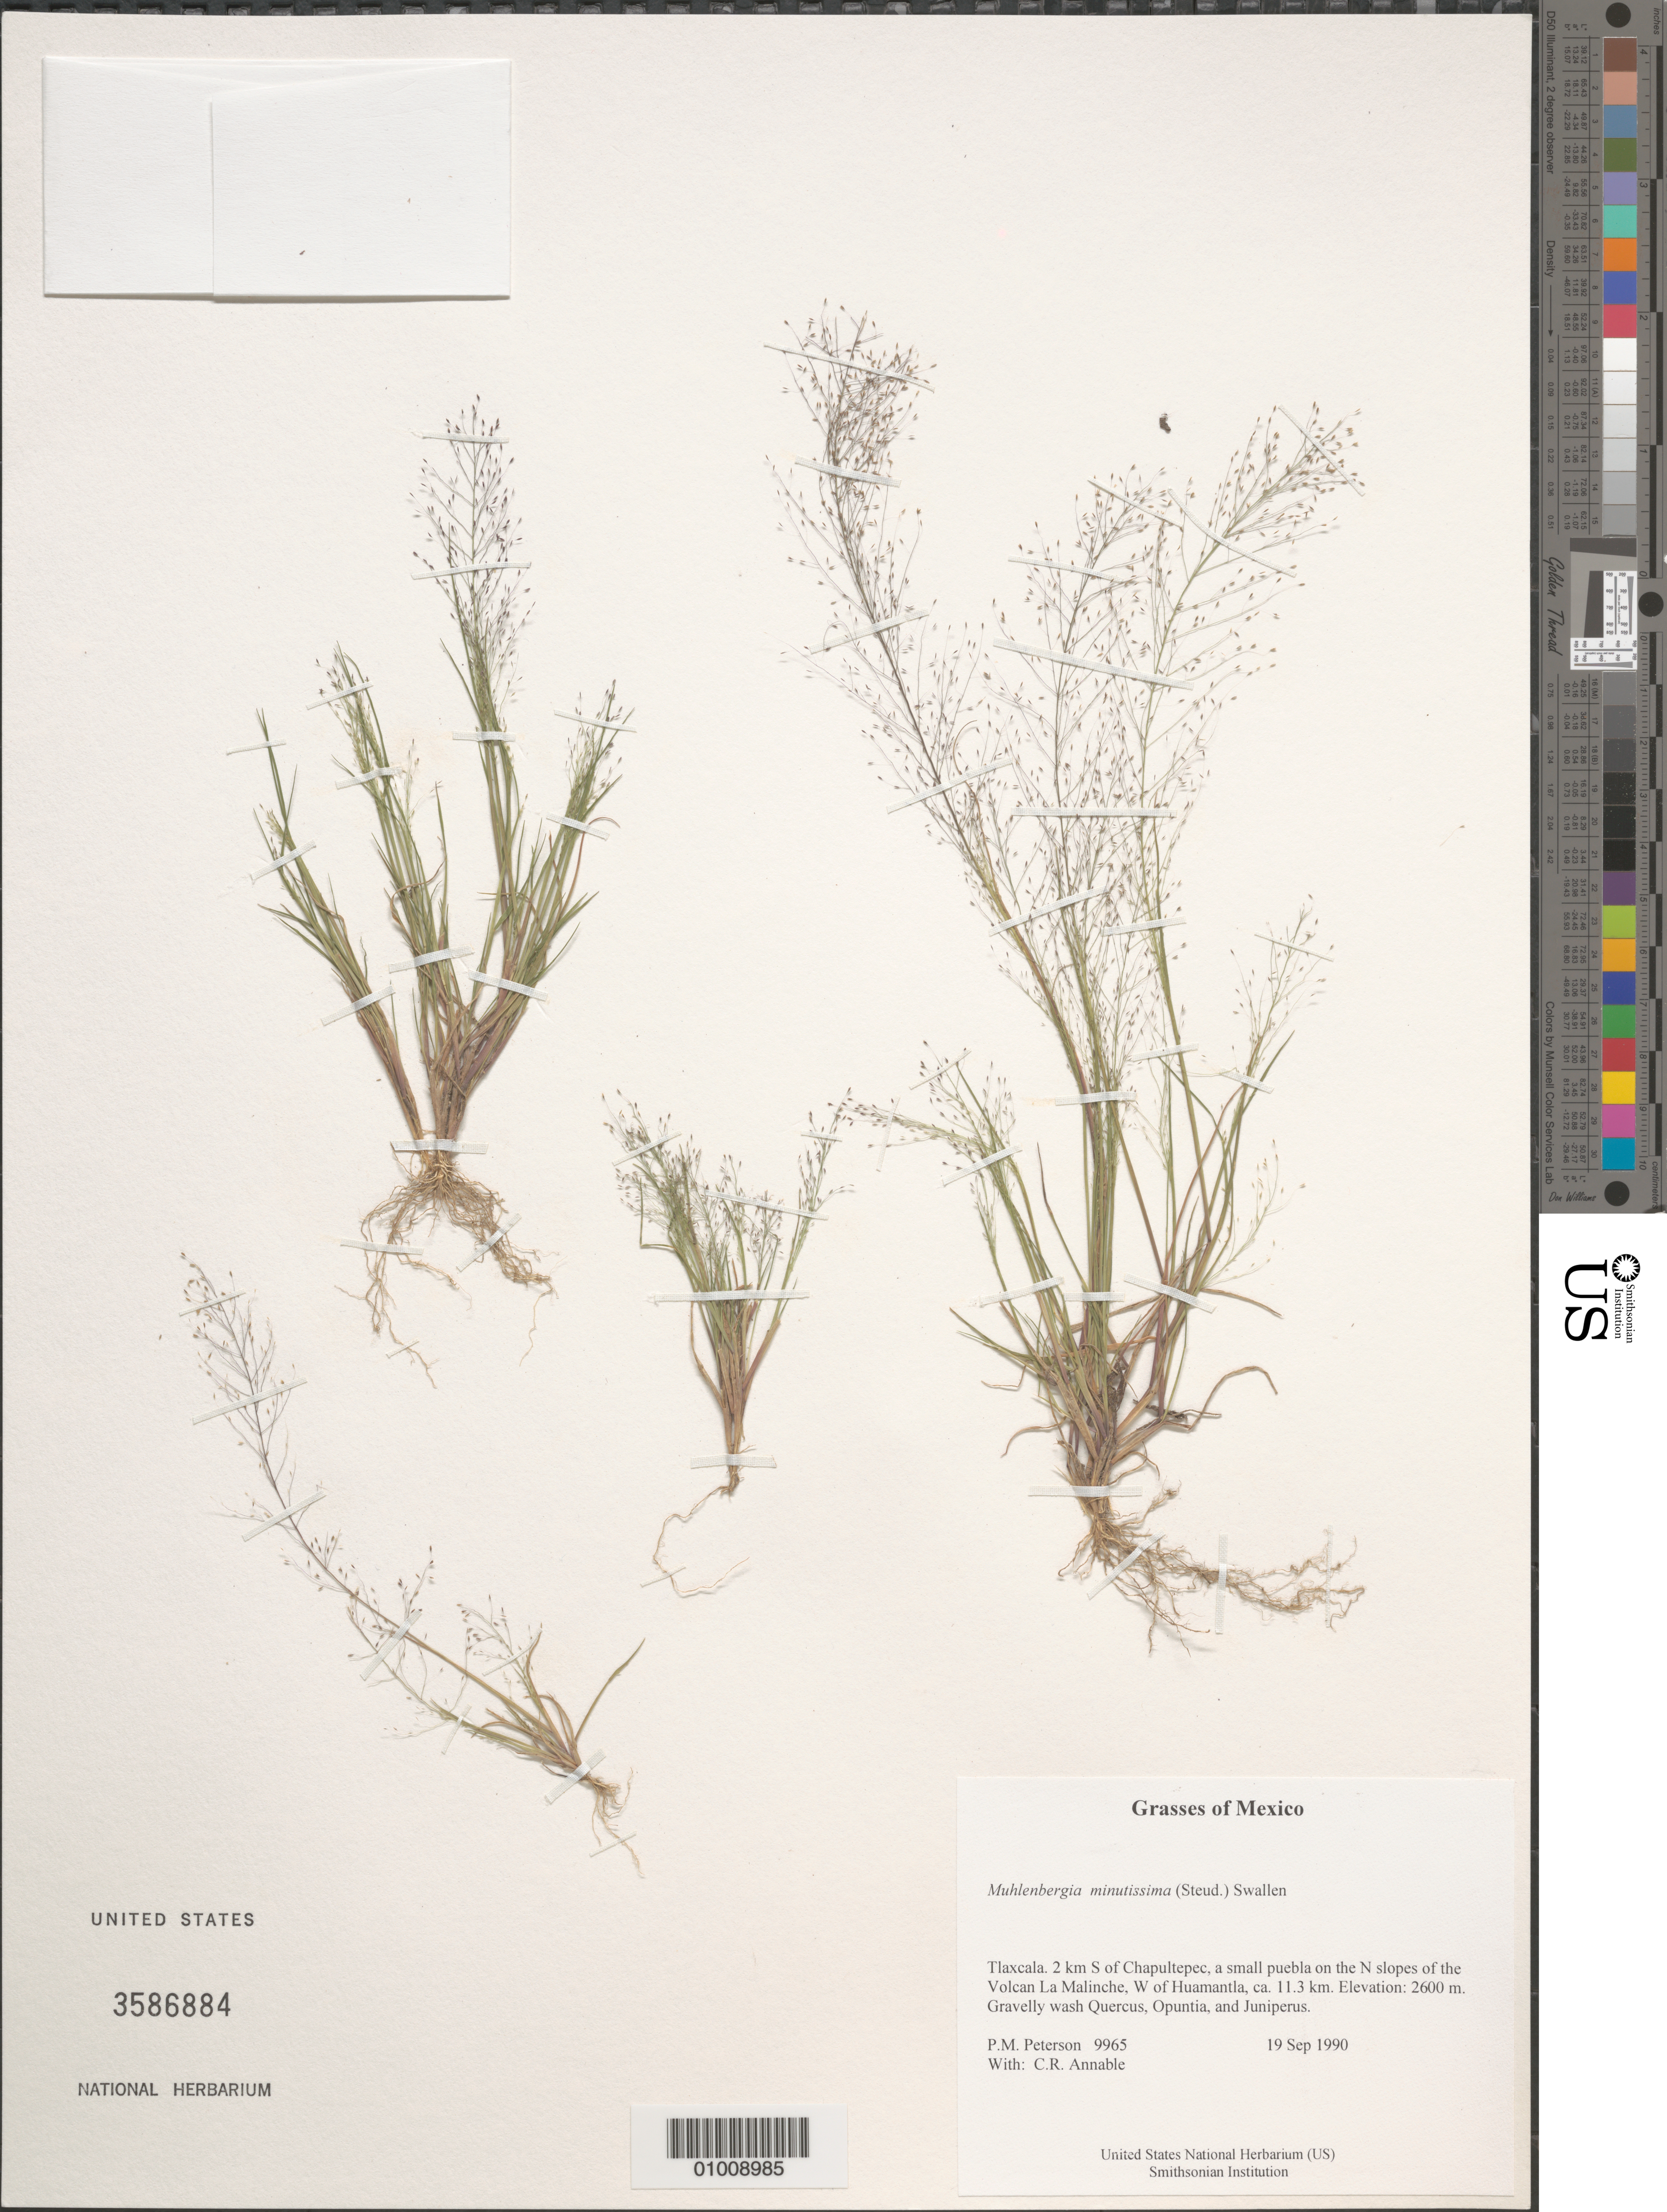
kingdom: Plantae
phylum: Tracheophyta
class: Liliopsida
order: Poales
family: Poaceae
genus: Muhlenbergia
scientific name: Muhlenbergia minutissima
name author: (Steud.) Swallen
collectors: P. M. Peterson & C. R. Annable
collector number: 09965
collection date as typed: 19 Sep 1990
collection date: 1990-09-19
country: Mexico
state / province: Tlaxcala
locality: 2 km S of Chapultepec, a small puebla on the N slopes of the Volcan La Malinche, W of Huamantla, ca. 11.3 km.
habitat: Gravelly wash Quercus, Opuntia, and Juniperus.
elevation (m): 2600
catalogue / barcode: US 3586884